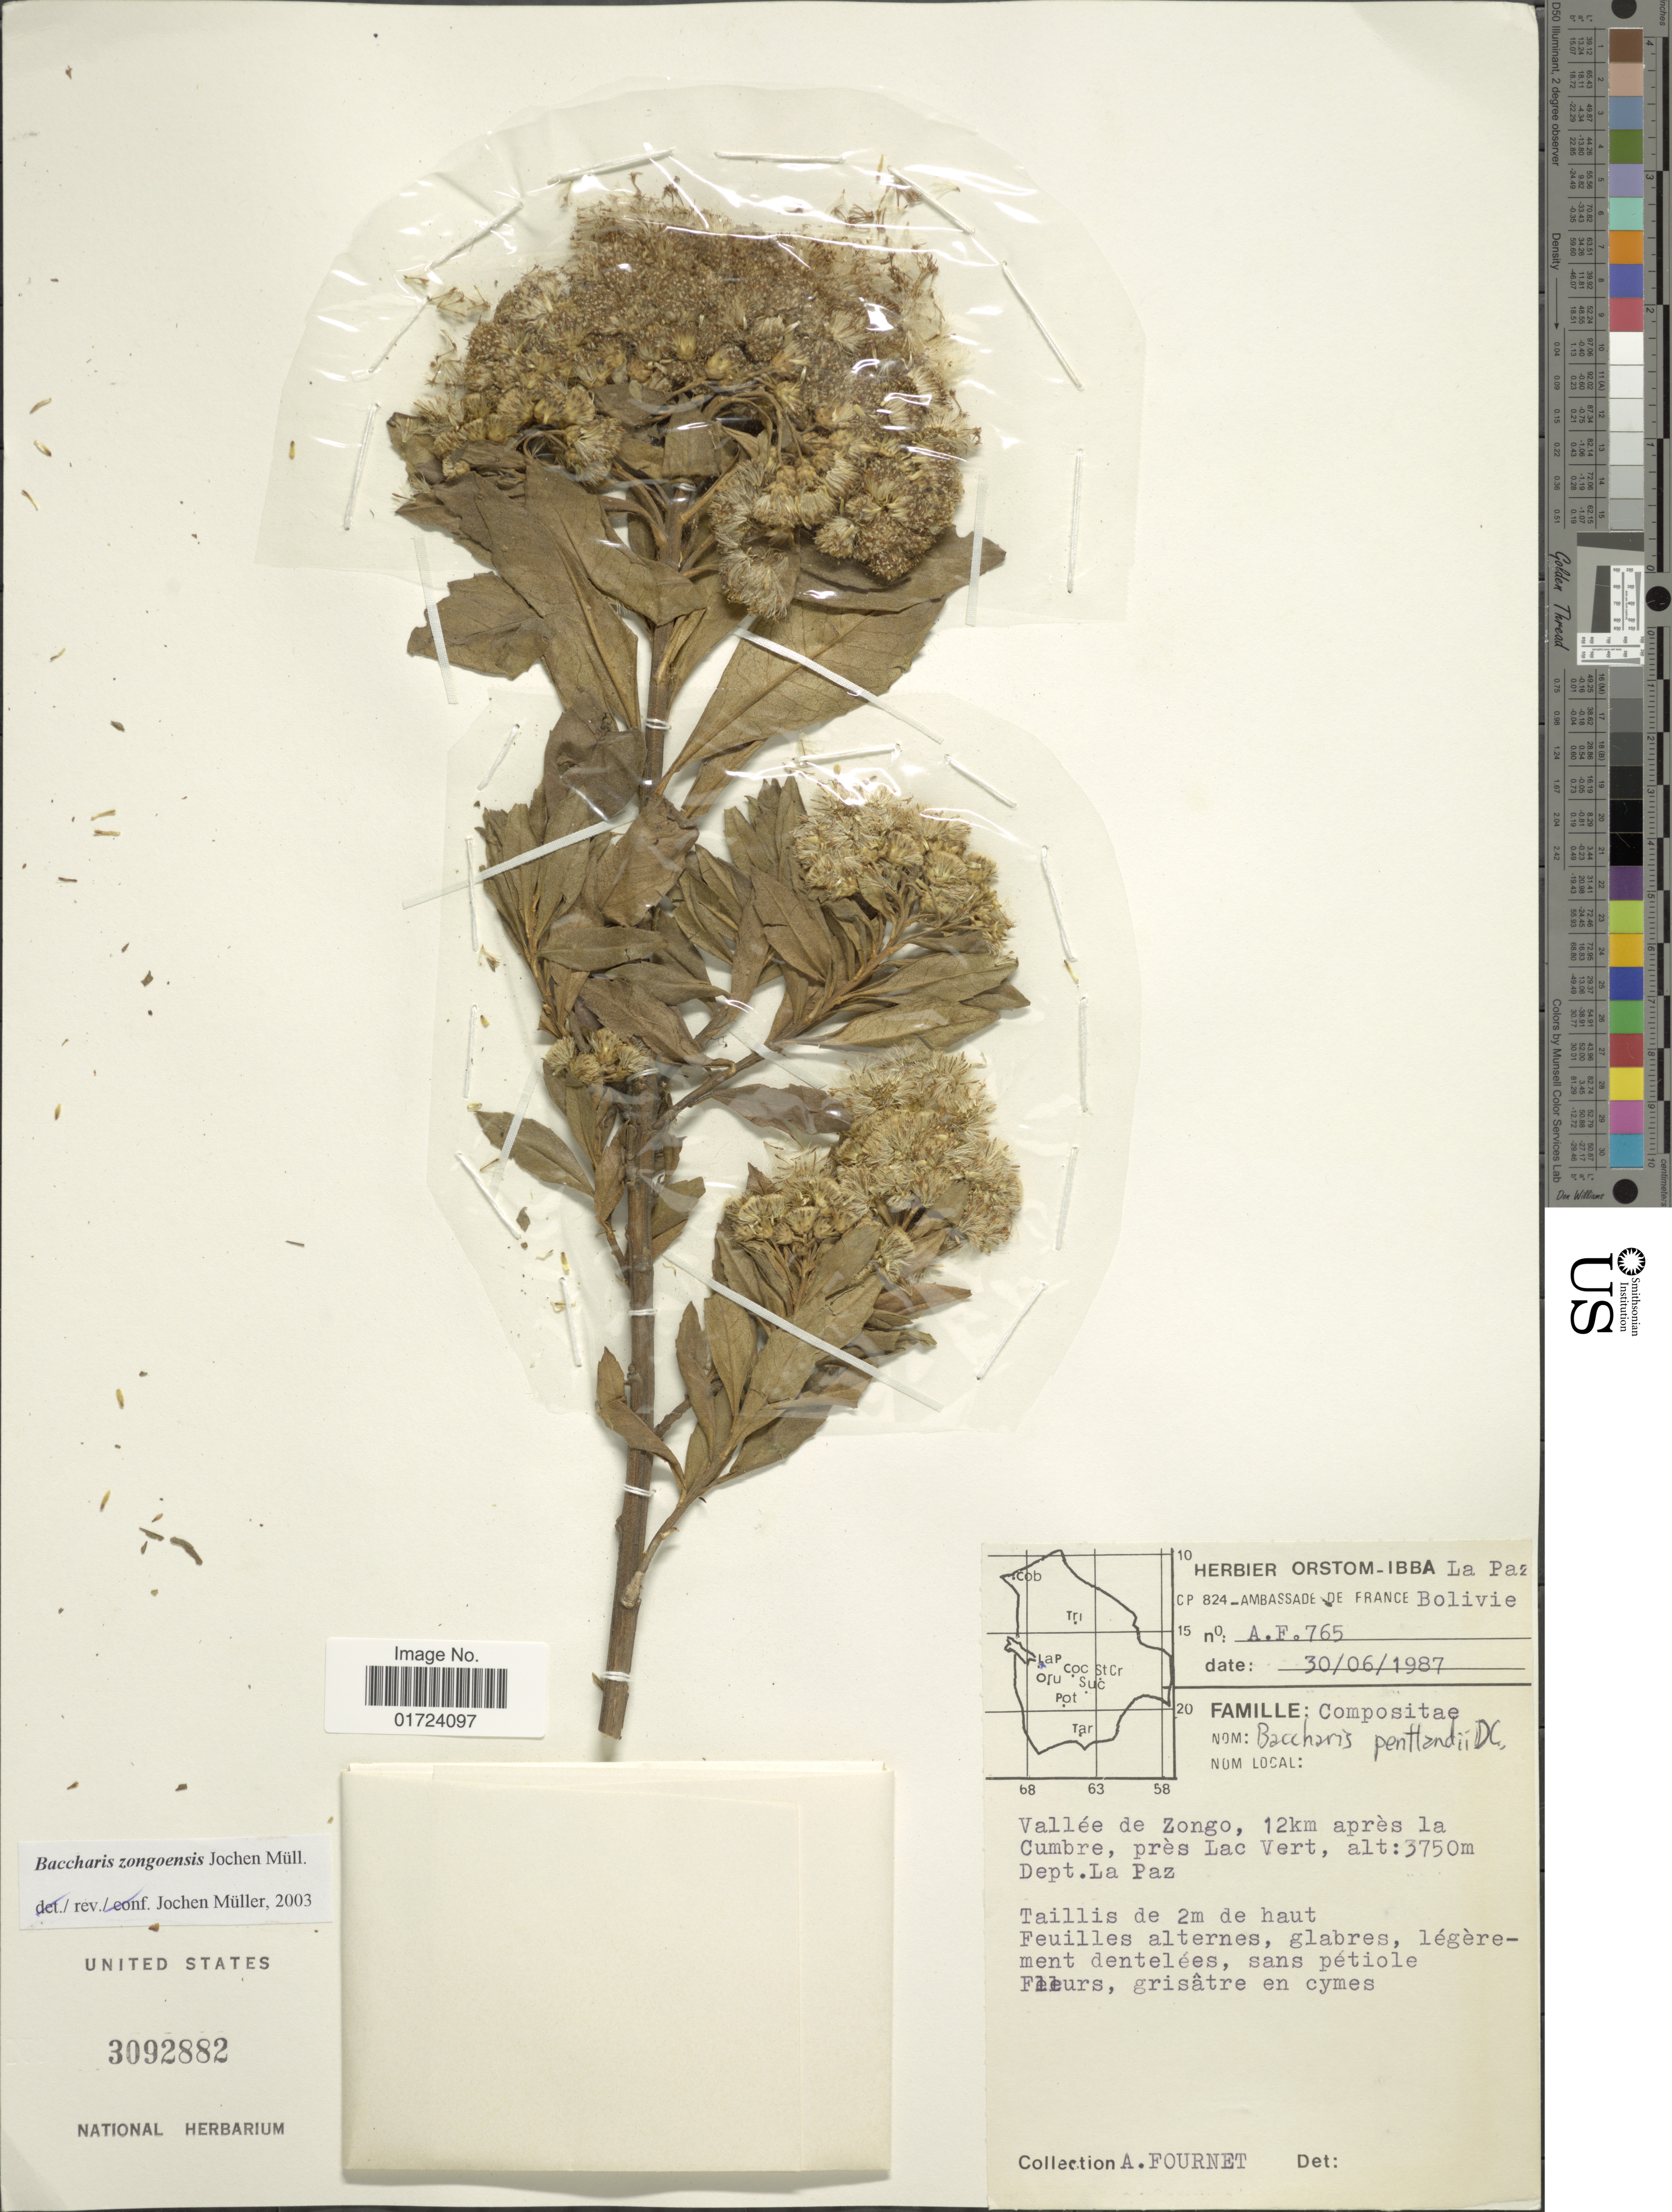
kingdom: Plantae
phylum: Tracheophyta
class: Magnoliopsida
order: Asterales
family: Asteraceae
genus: Baccharis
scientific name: Baccharis zongoensis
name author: Joch. Müll.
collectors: A. Fournet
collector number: AF765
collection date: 1987-06-30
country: Bolivia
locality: Vallee de Zongo, 12 km apres la Cumbre. pres Lac Vert.Dept. La Paz.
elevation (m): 3750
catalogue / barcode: US 3092882